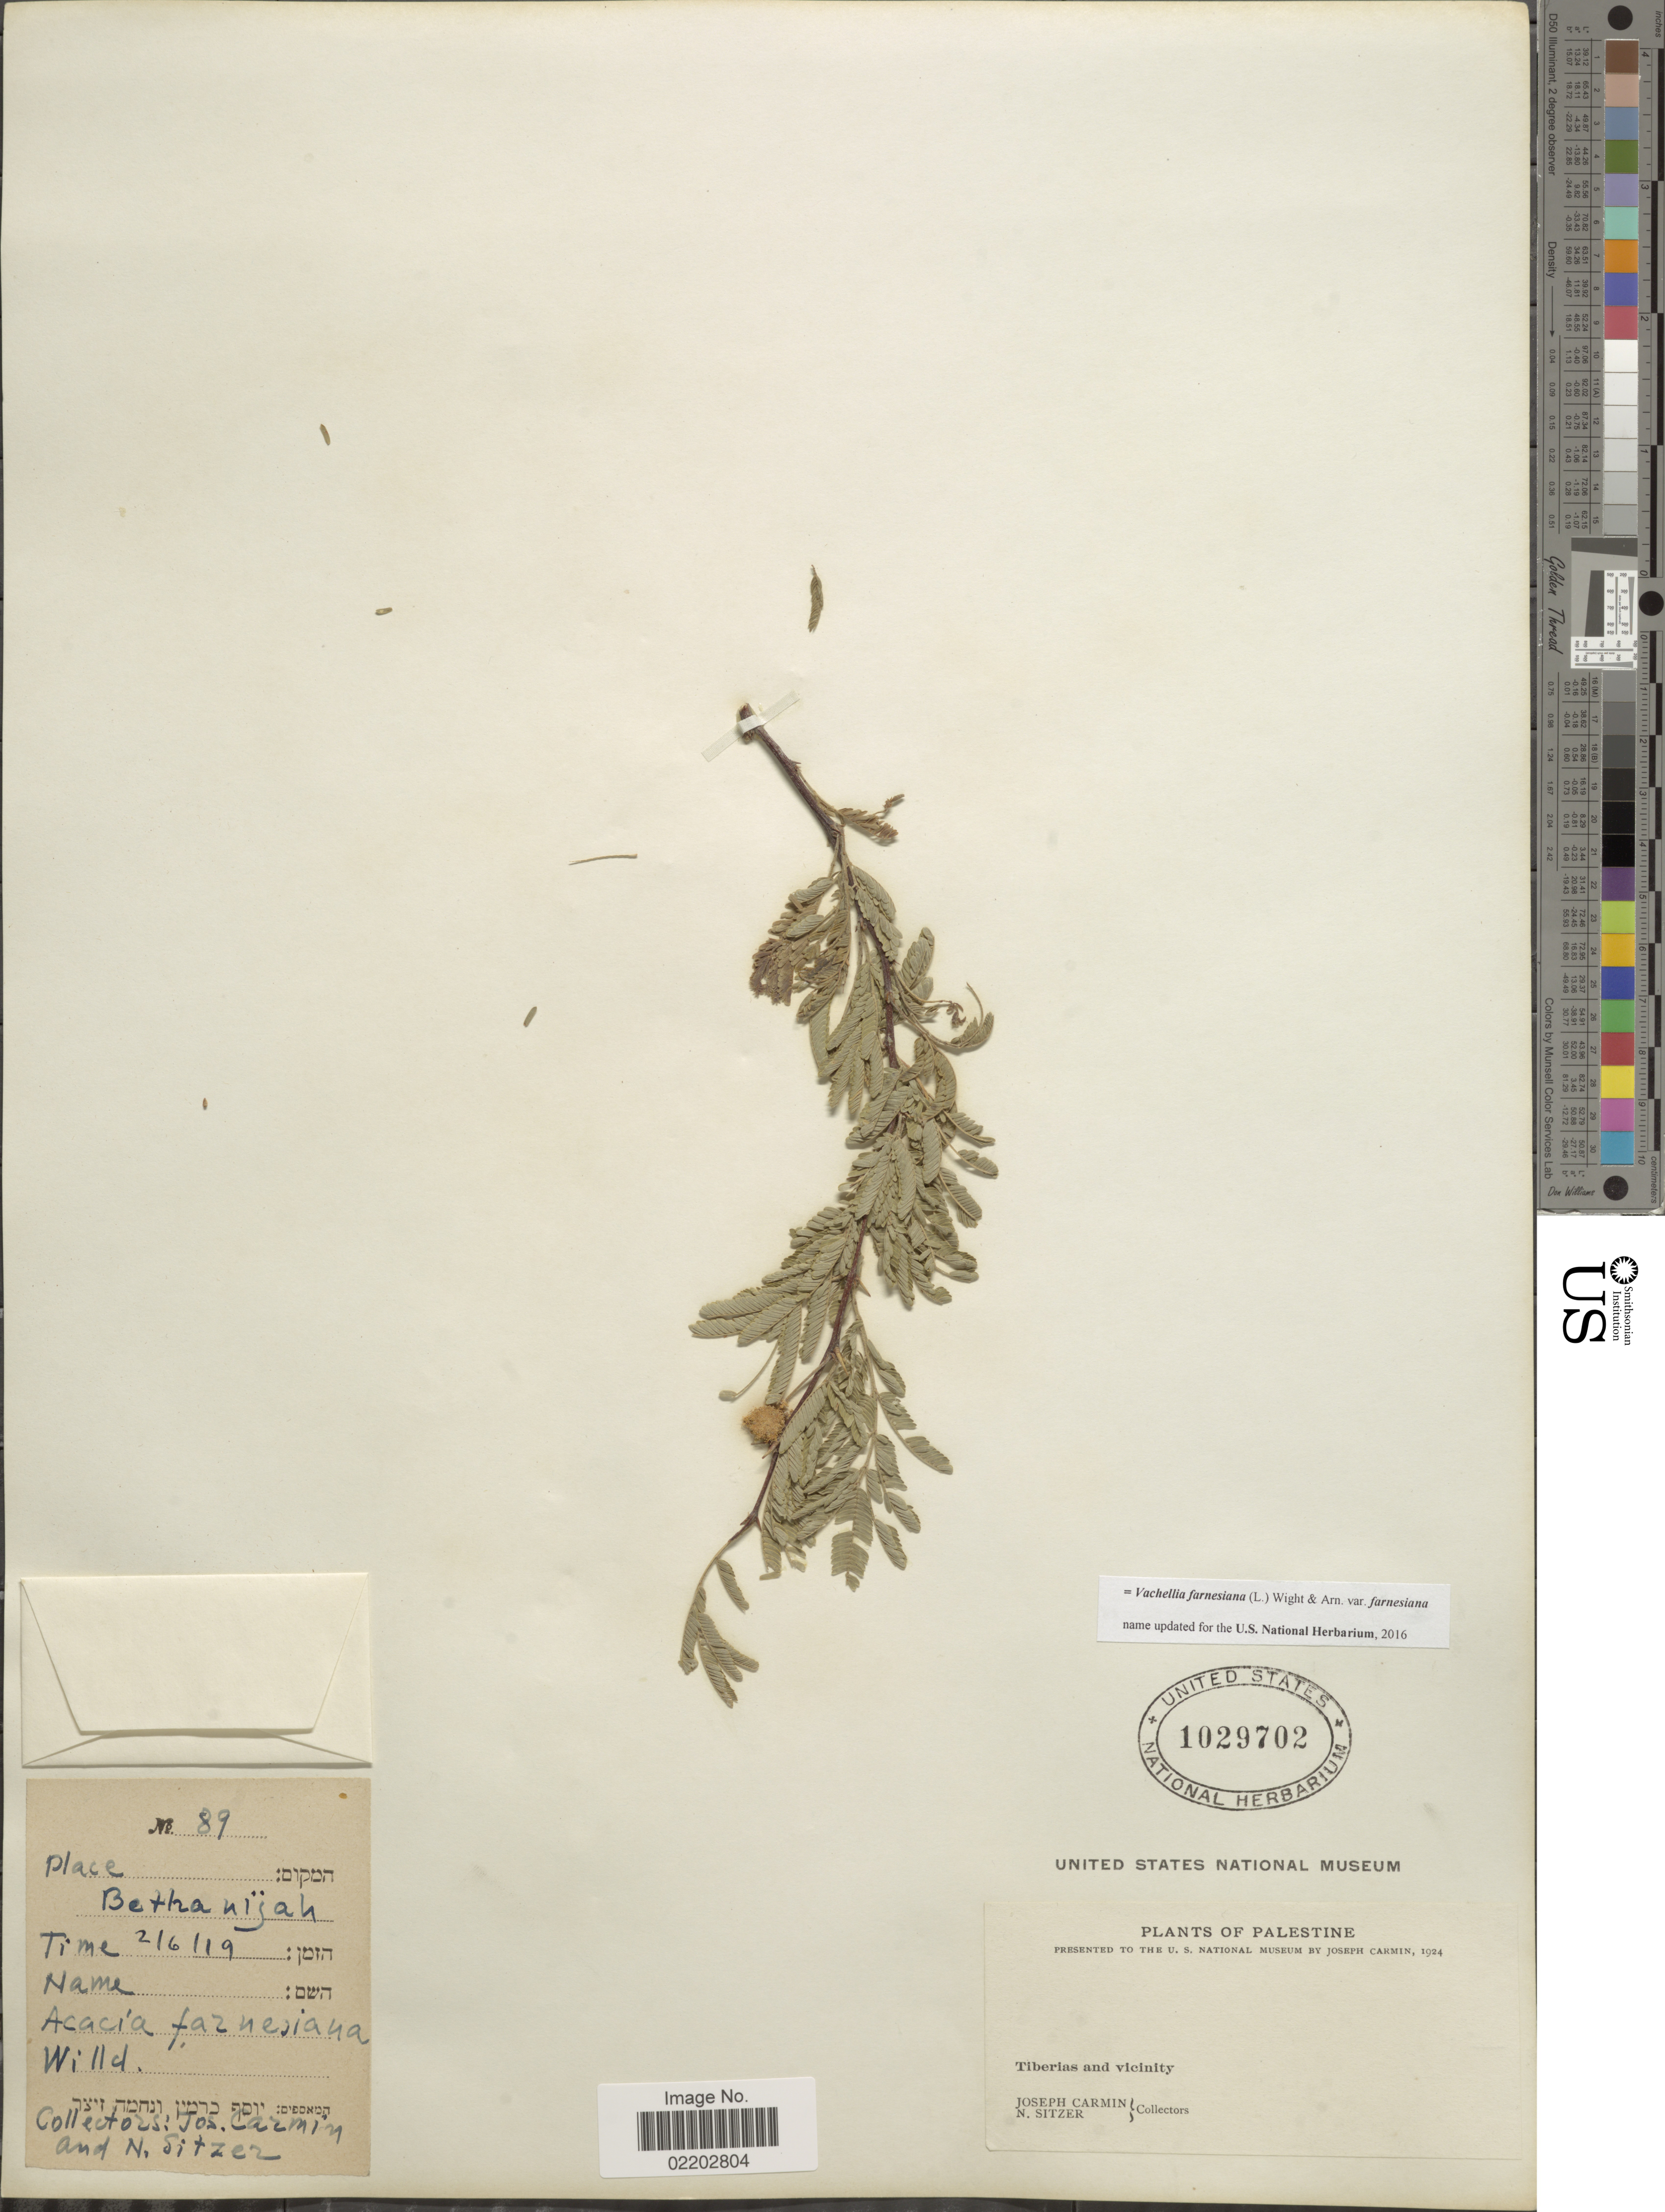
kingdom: Plantae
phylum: Tracheophyta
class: Magnoliopsida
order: Fabales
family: Fabaceae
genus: Vachellia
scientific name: Vachellia farnesiana var. farnesiana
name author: (L.) Wight & Arn.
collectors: J. Carmin & N. Sitzer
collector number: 89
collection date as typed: Transcribed d/m/y: 2/6/19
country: Israel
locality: Palestine, Bethanijah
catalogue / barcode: US 1029702